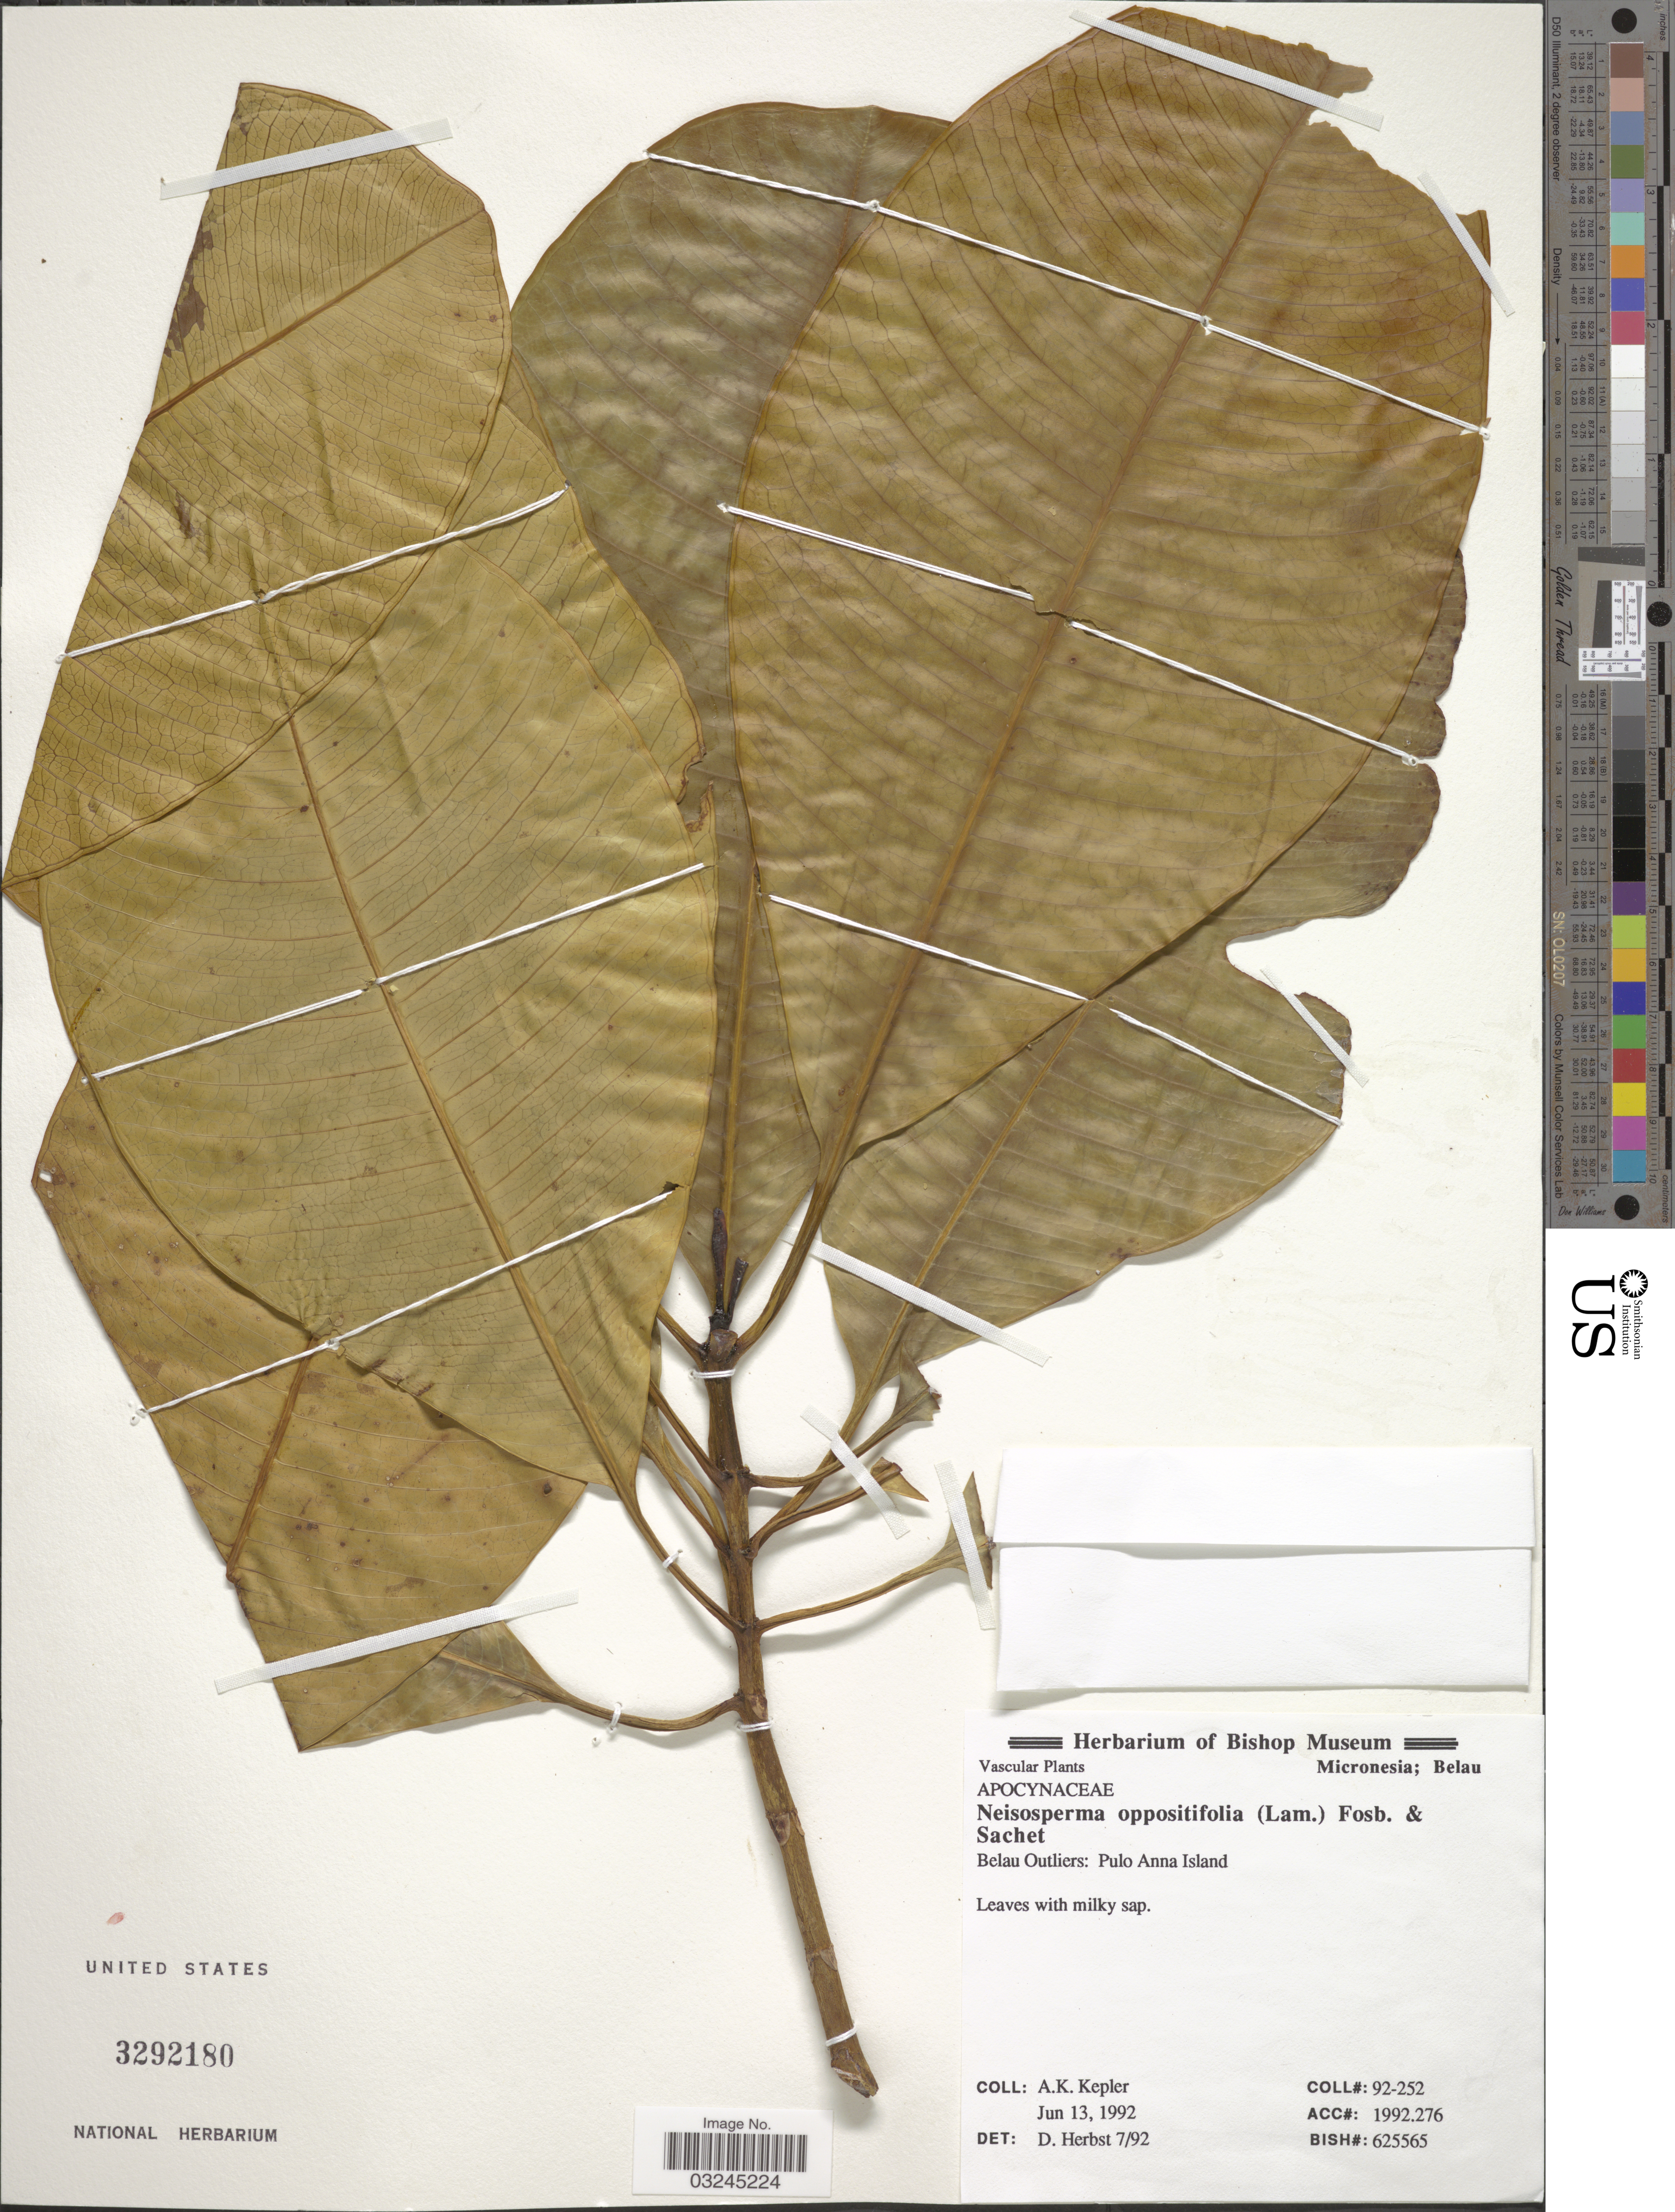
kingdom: Plantae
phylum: Tracheophyta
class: Magnoliopsida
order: Gentianales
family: Apocynaceae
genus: Ochrosia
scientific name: Ochrosia oppositifolia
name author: (Lam.) K. Schum.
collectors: A. K. Kepler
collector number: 92-252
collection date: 1992-06-13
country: Palau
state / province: Belau Outliers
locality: Micronesia. Belau Outliers: Pulo Anna Island.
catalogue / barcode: US 3292180